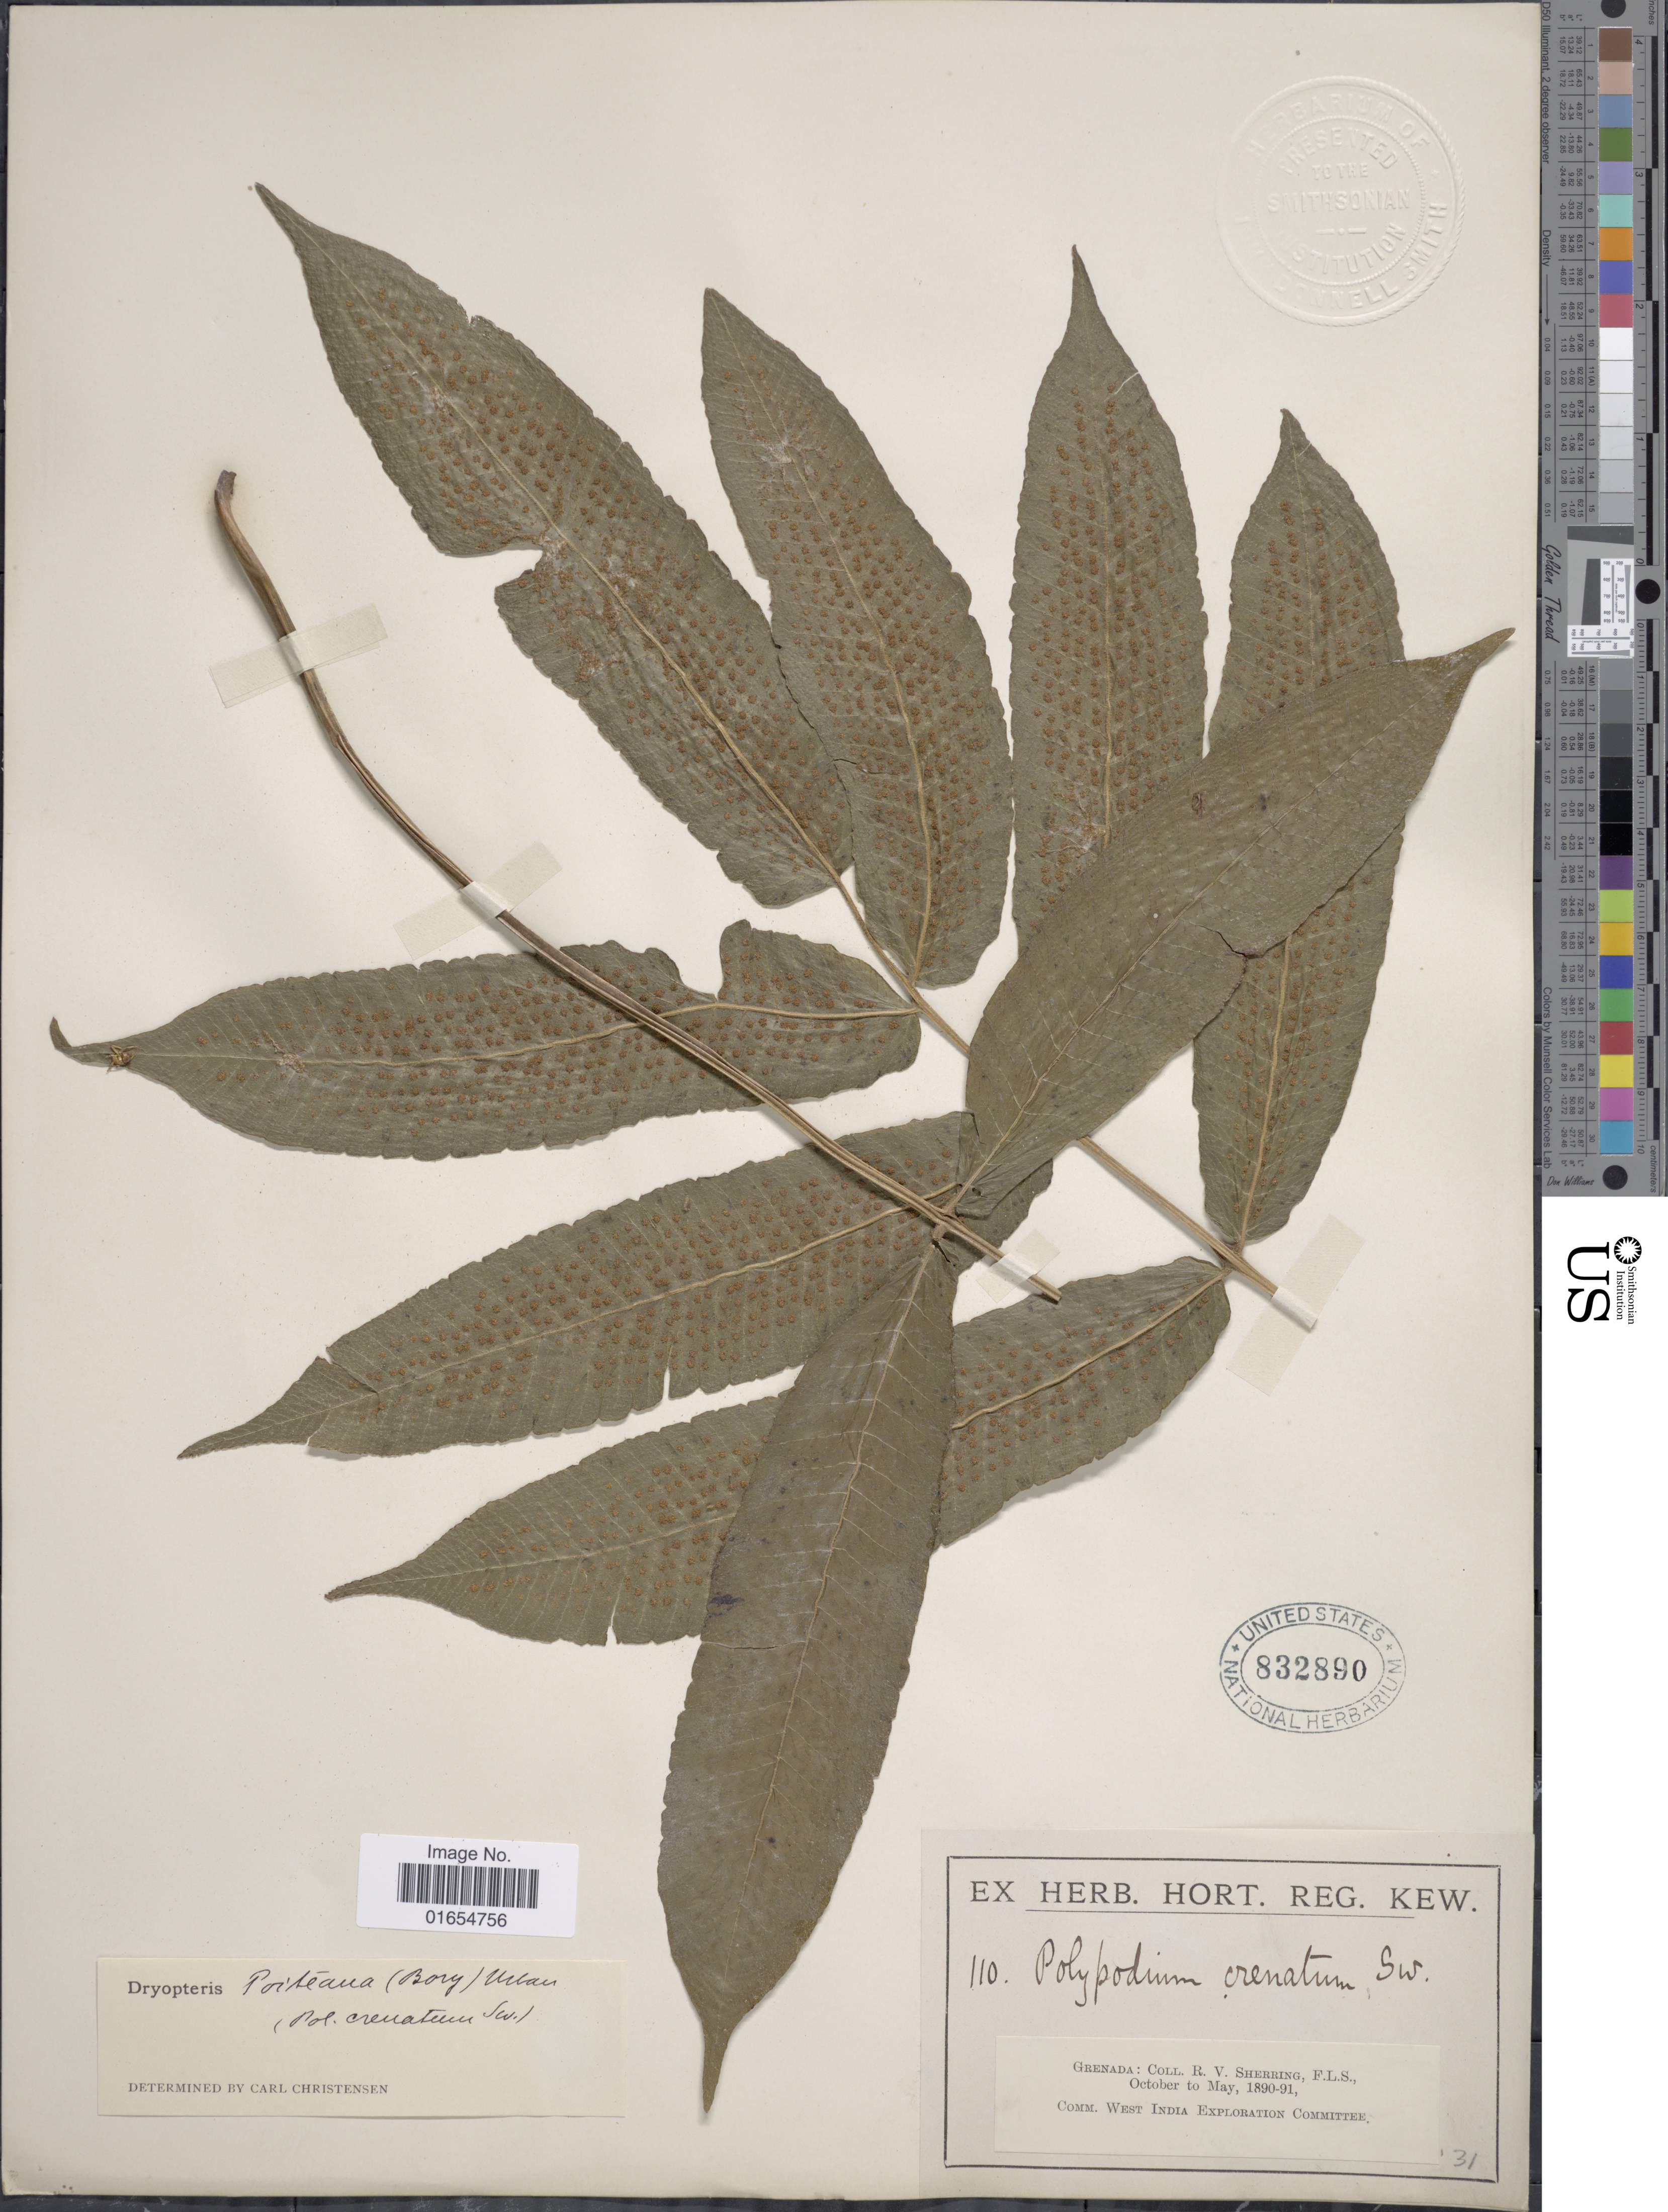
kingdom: Plantae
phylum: Tracheophyta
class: Polypodiopsida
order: Polypodiales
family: Thelypteridaceae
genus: Goniopteris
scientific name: Goniopteris poiteana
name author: (Bory) Ching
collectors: R. Sherring, Sherring & F.L.S.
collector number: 110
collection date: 1890-10/1891-05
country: Grenada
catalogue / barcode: US 832890